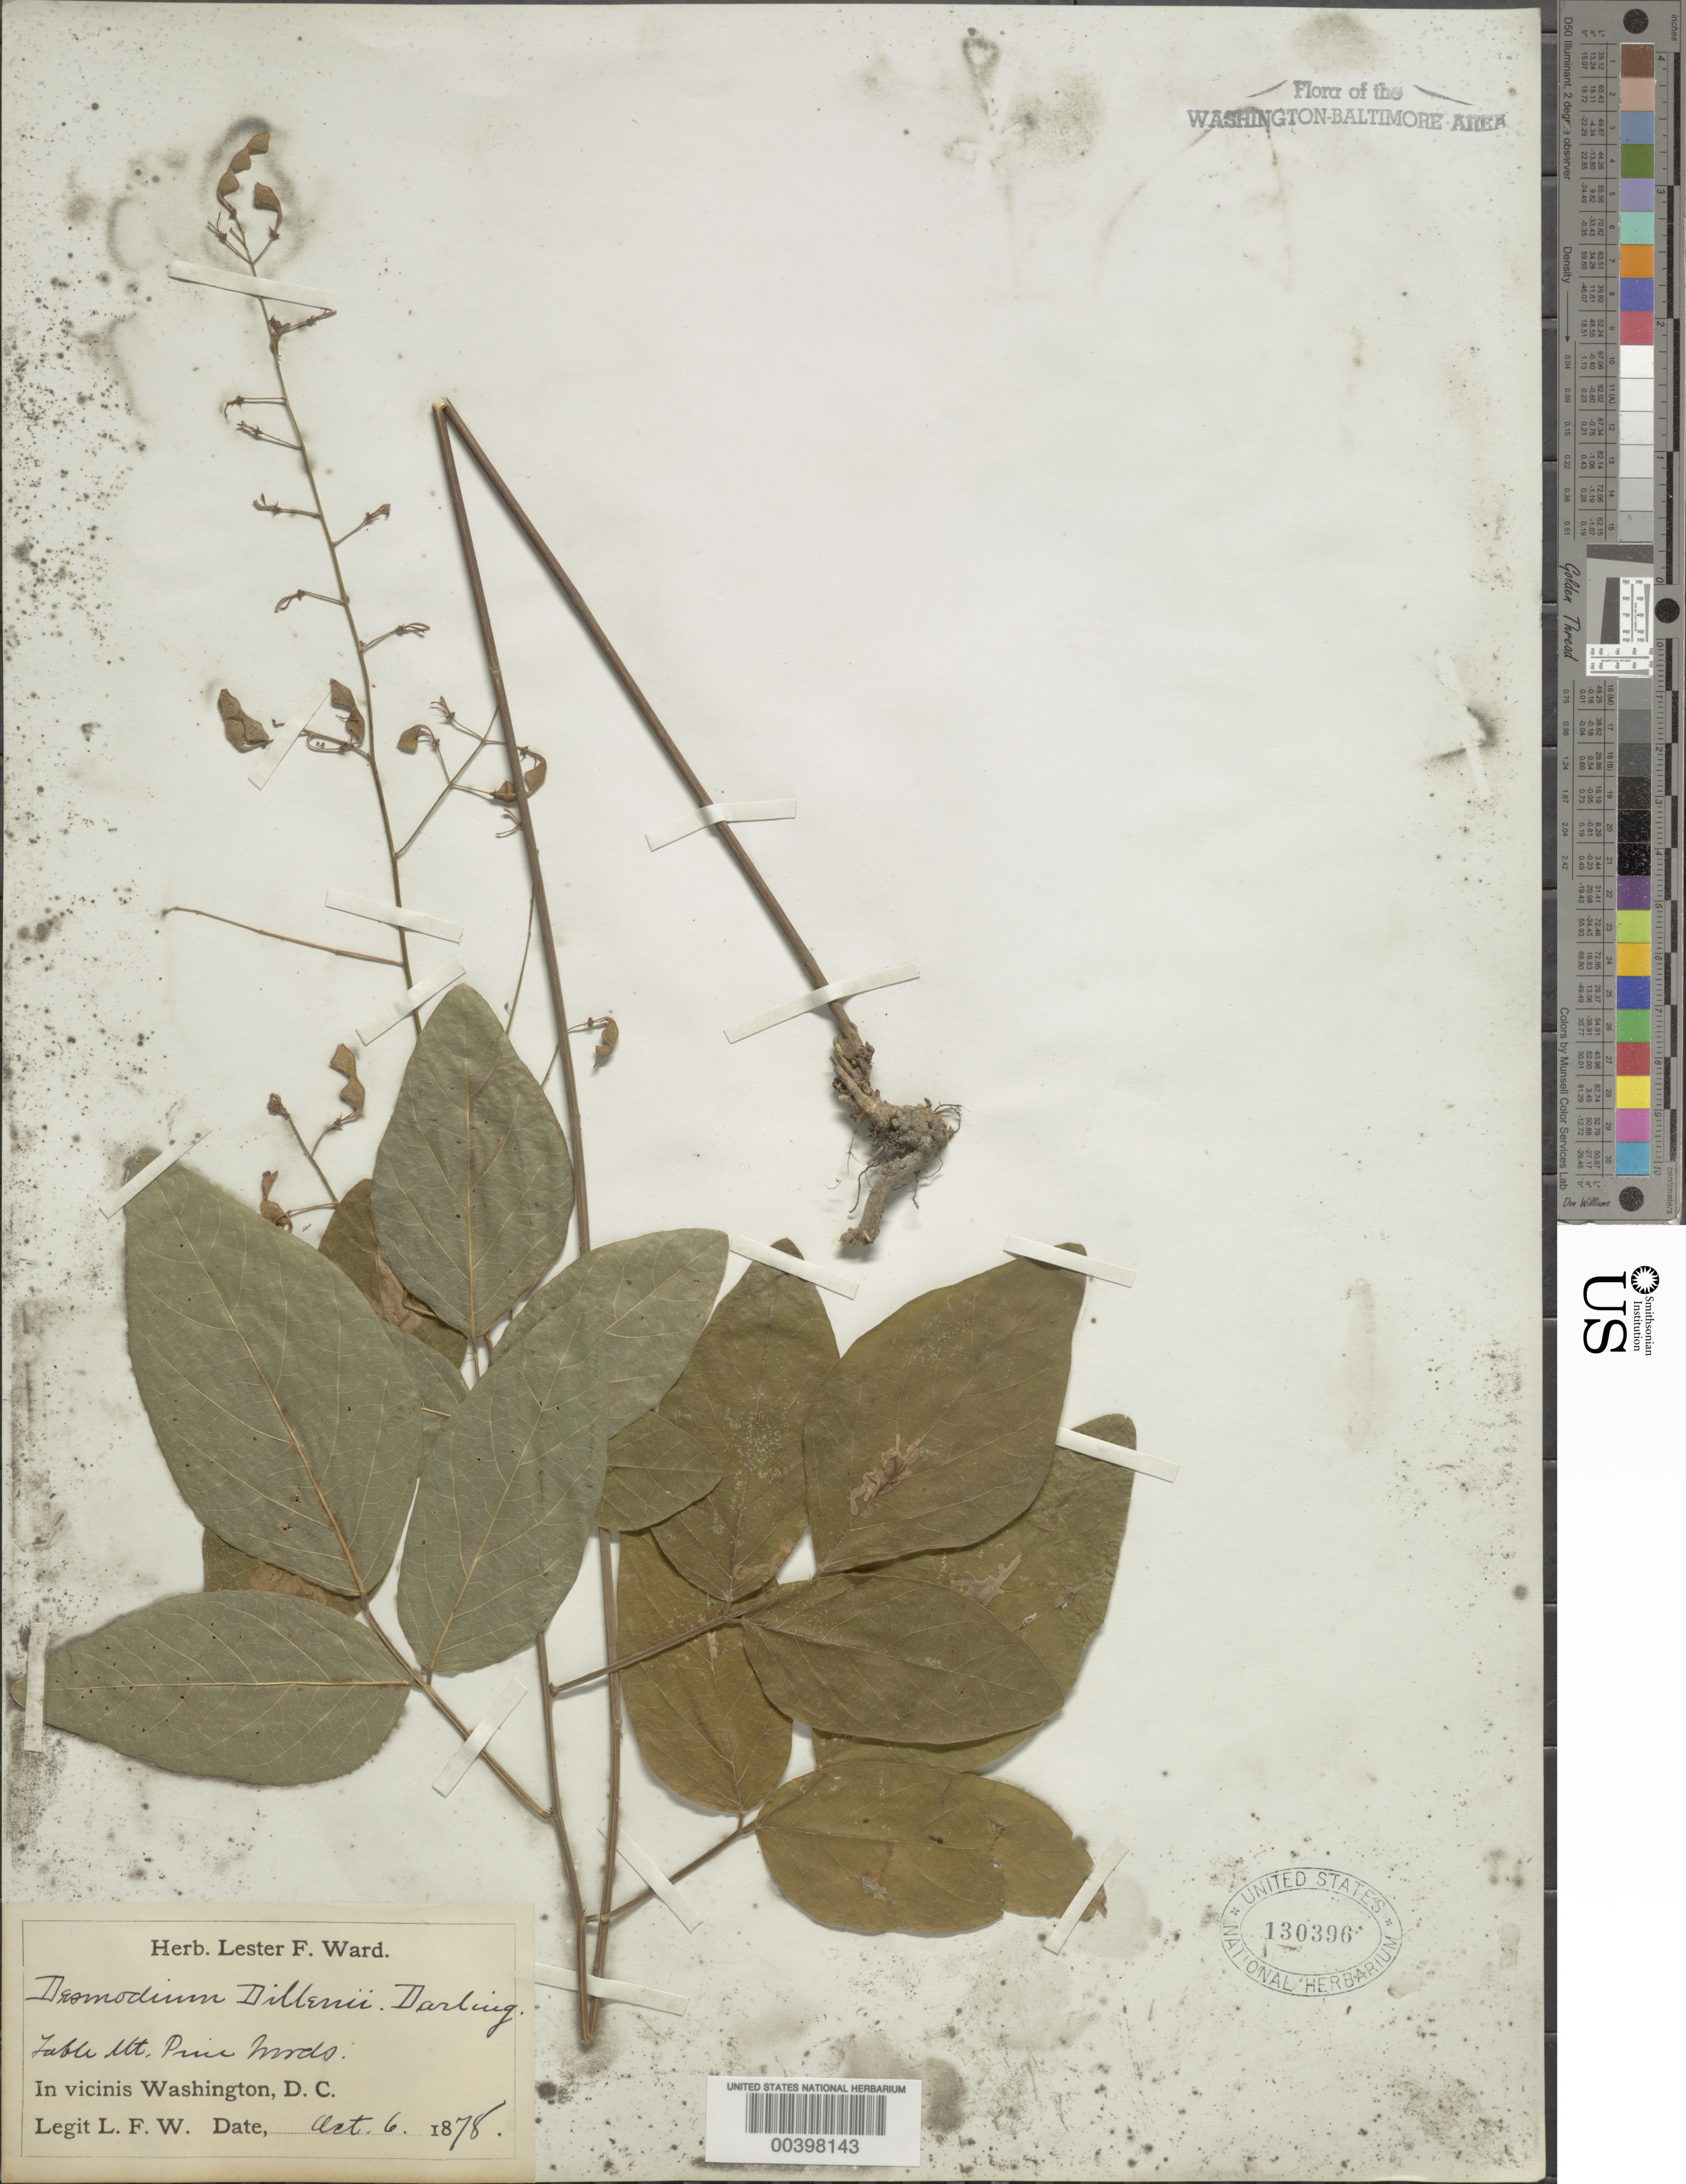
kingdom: Plantae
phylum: Tracheophyta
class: Magnoliopsida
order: Fabales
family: Fabaceae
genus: Desmodium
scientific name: Desmodium glabellum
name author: (Michx.) DC.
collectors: L. F. Ward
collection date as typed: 06 Oct 1878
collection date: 1878-10-06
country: United States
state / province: District of Columbia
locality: Table Mountain Pine Woods Rock Creek Park and vicinity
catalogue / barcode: US 130396